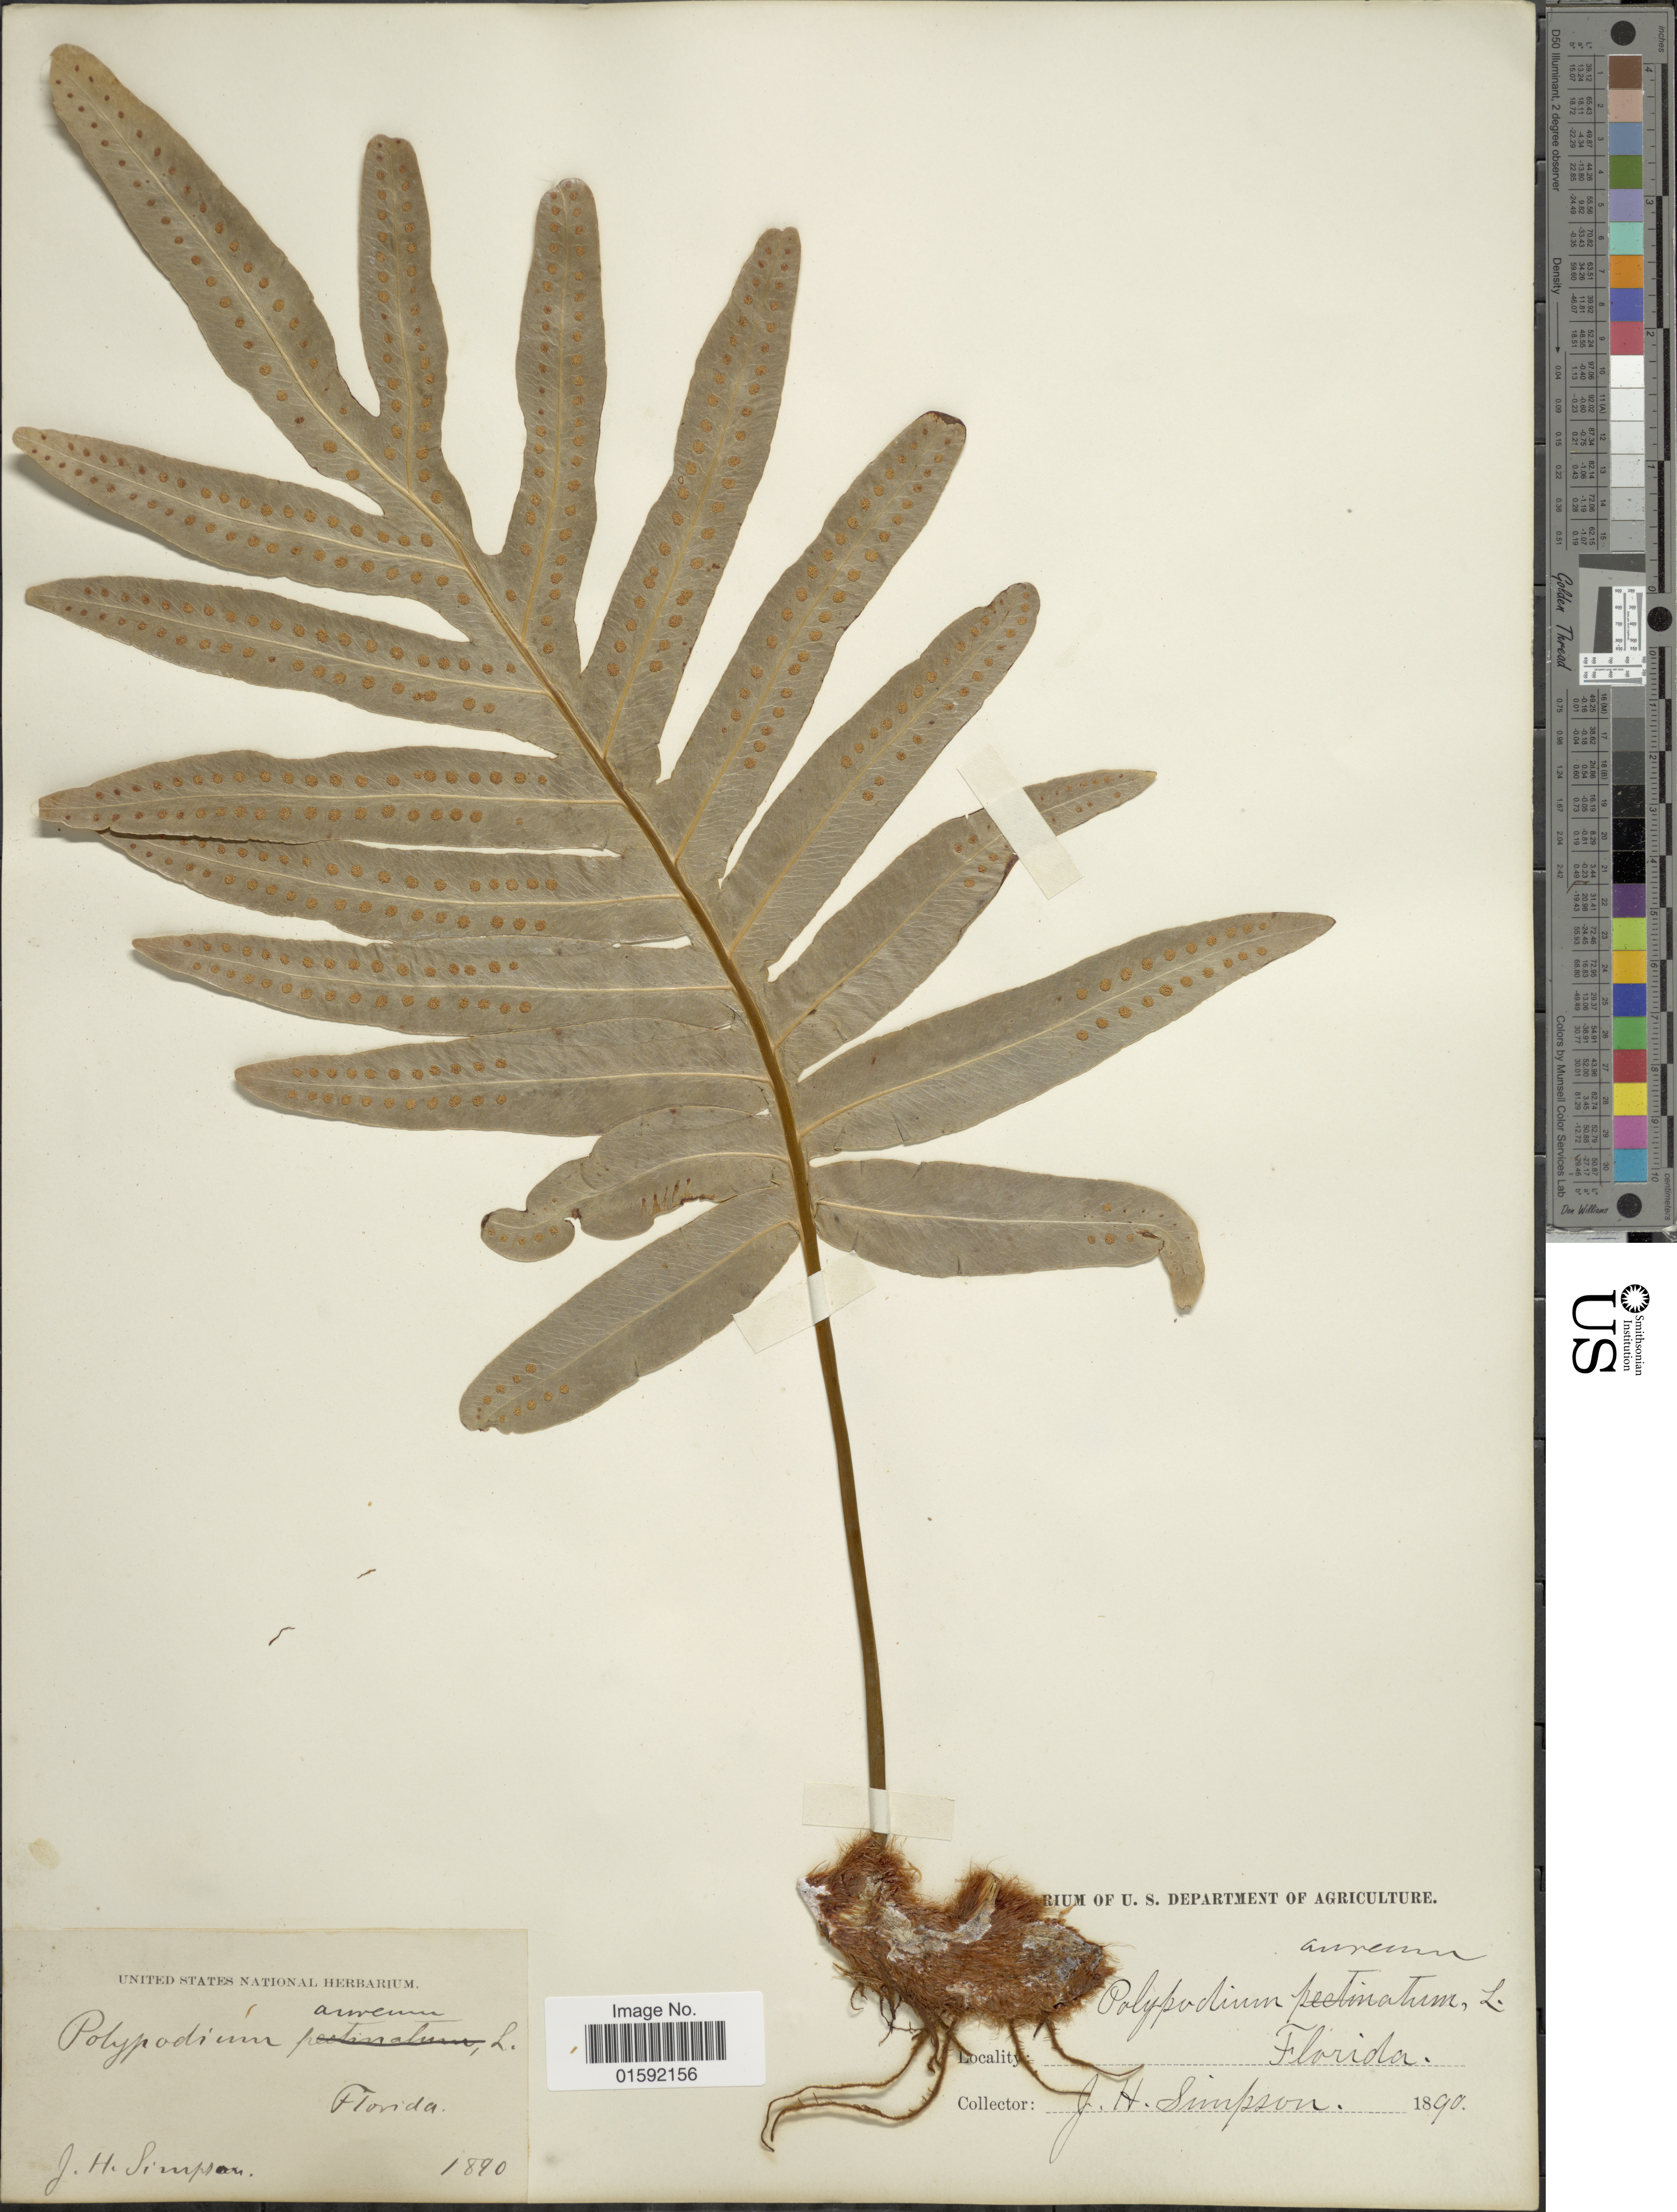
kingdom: Plantae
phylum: Tracheophyta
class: Polypodiopsida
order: Polypodiales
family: Polypodiaceae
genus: Phlebodium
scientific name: Phlebodium areolatum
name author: (Humb. & Bonap. ex Willd.) J. Sm.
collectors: J. H. Simpson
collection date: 1890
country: United States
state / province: Florida